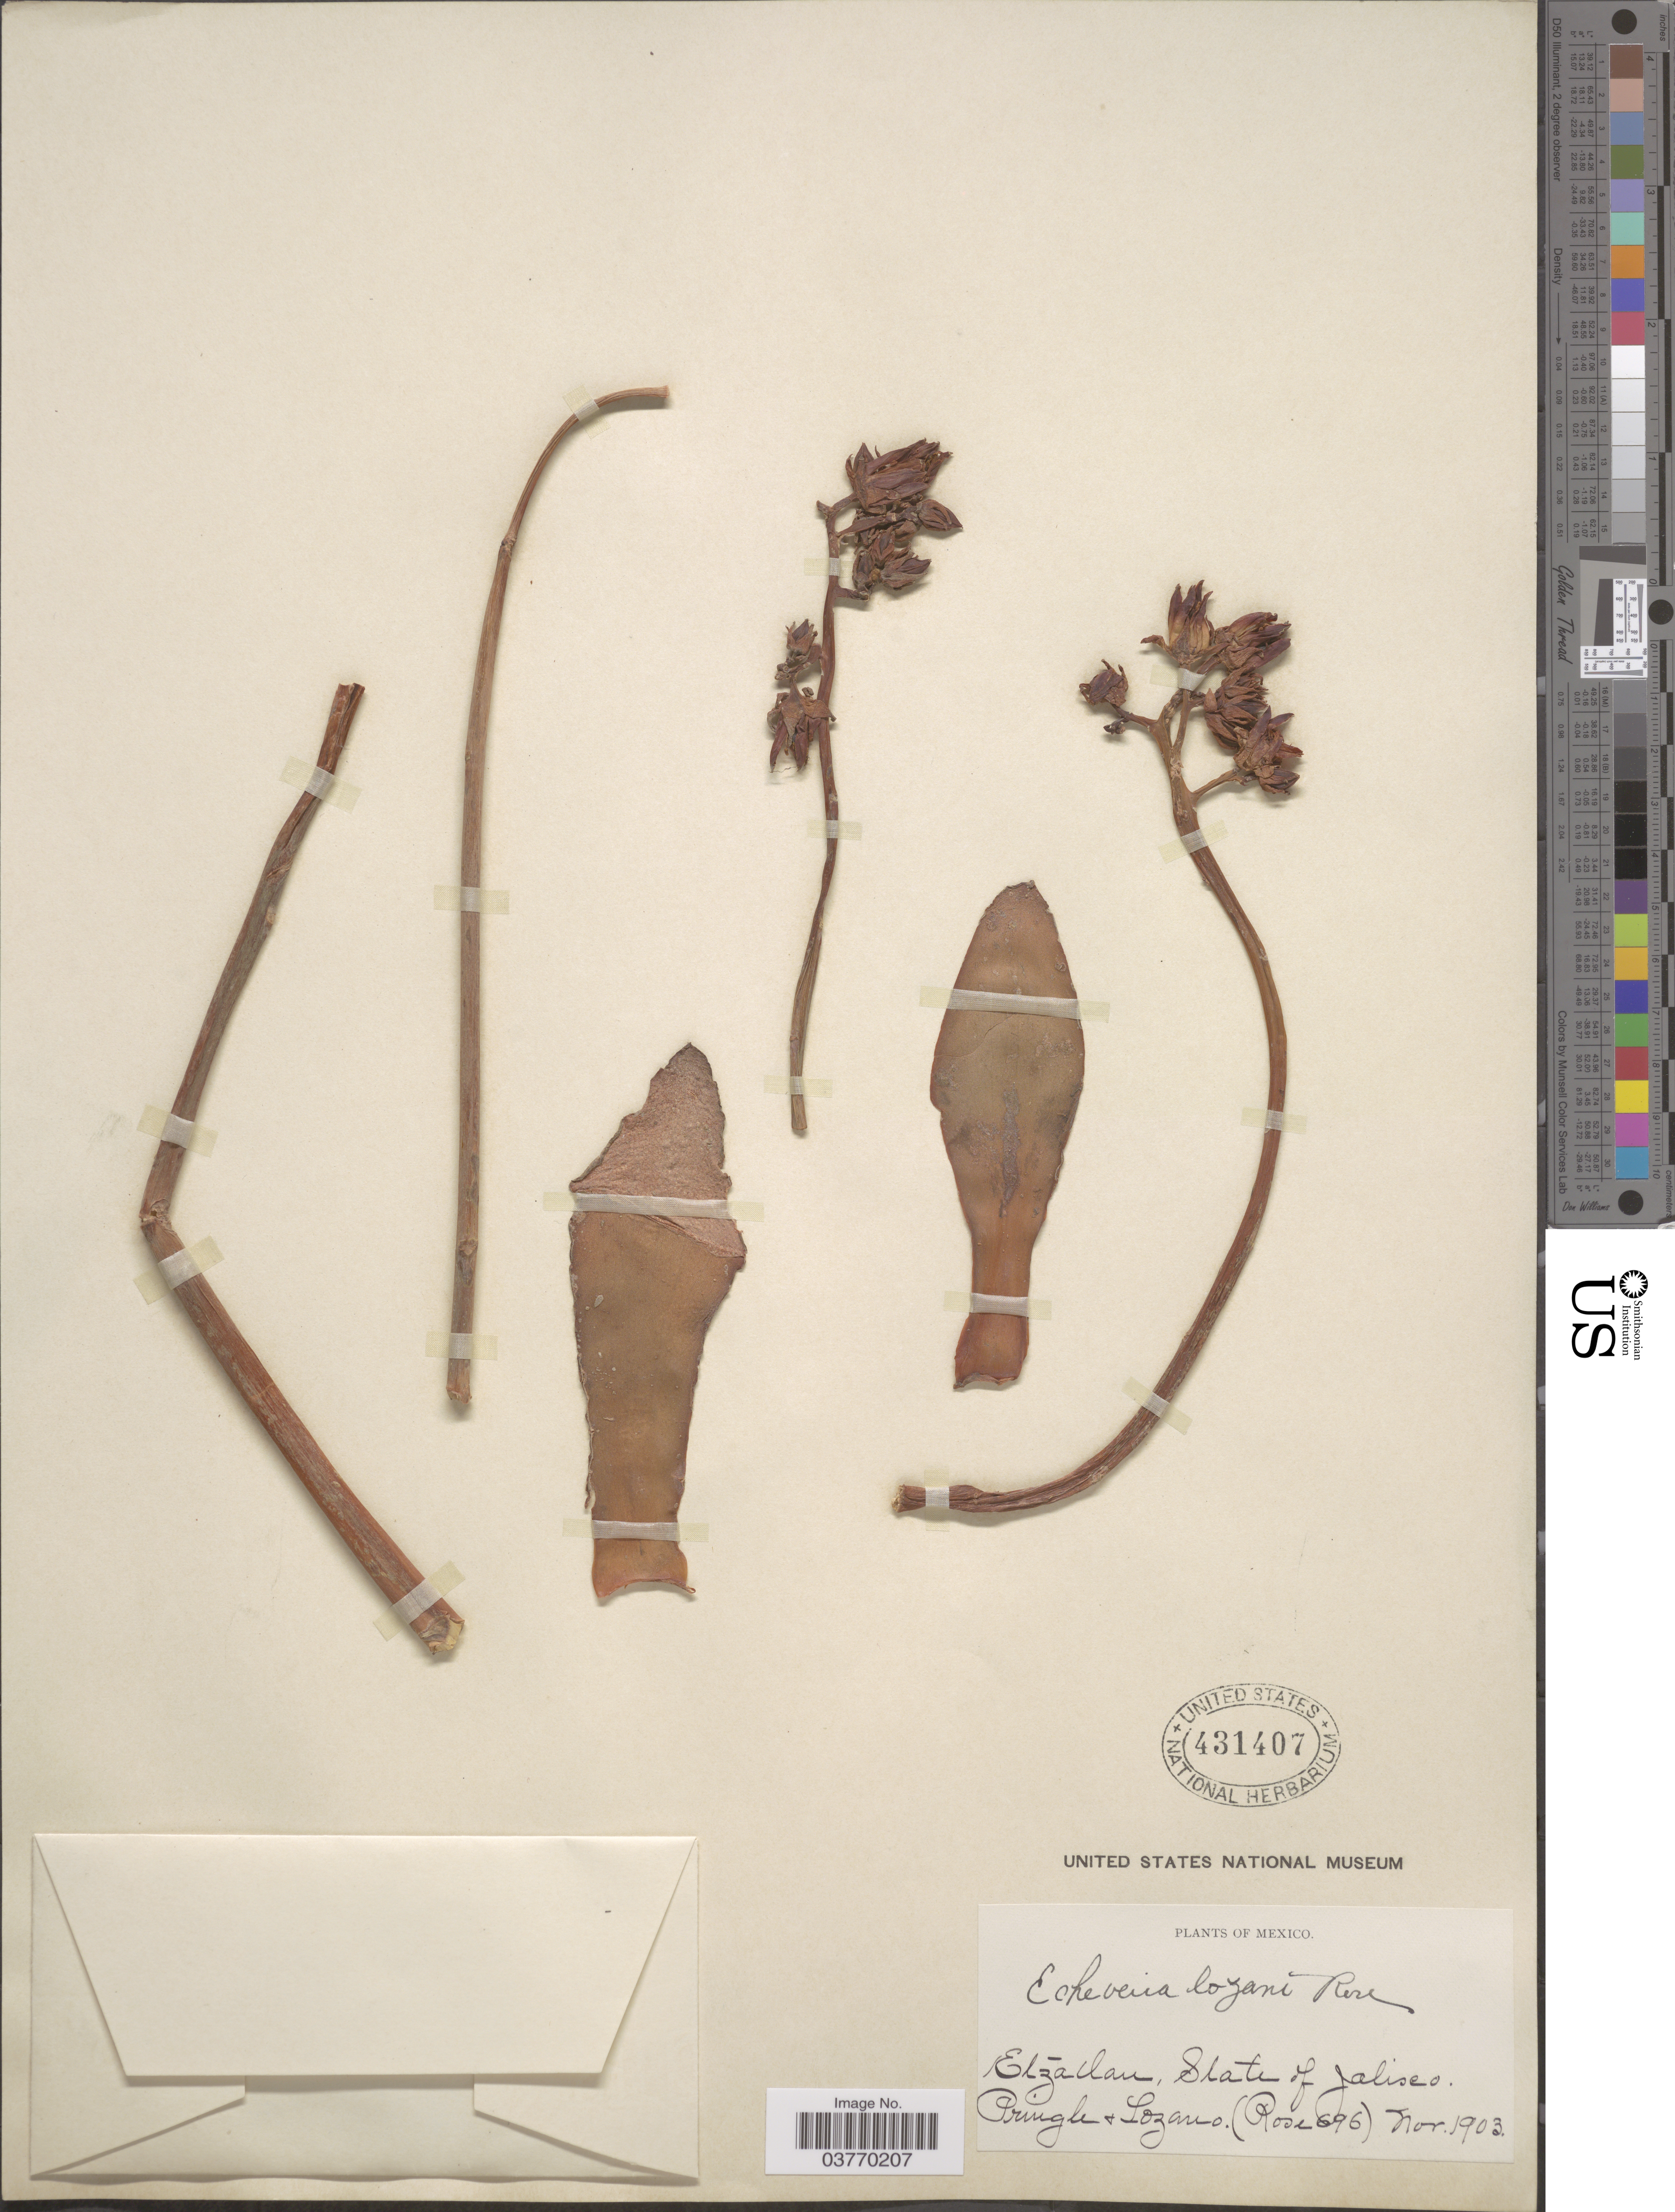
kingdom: Plantae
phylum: Tracheophyta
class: Magnoliopsida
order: Saxifragales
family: Crassulaceae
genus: Echeveria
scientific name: Echeveria lozani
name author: Rose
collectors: -- Pringle & -. Lozano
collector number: Rose696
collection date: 1903-11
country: Mexico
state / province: Jalisco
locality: Etzatlan.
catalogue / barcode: US 431407